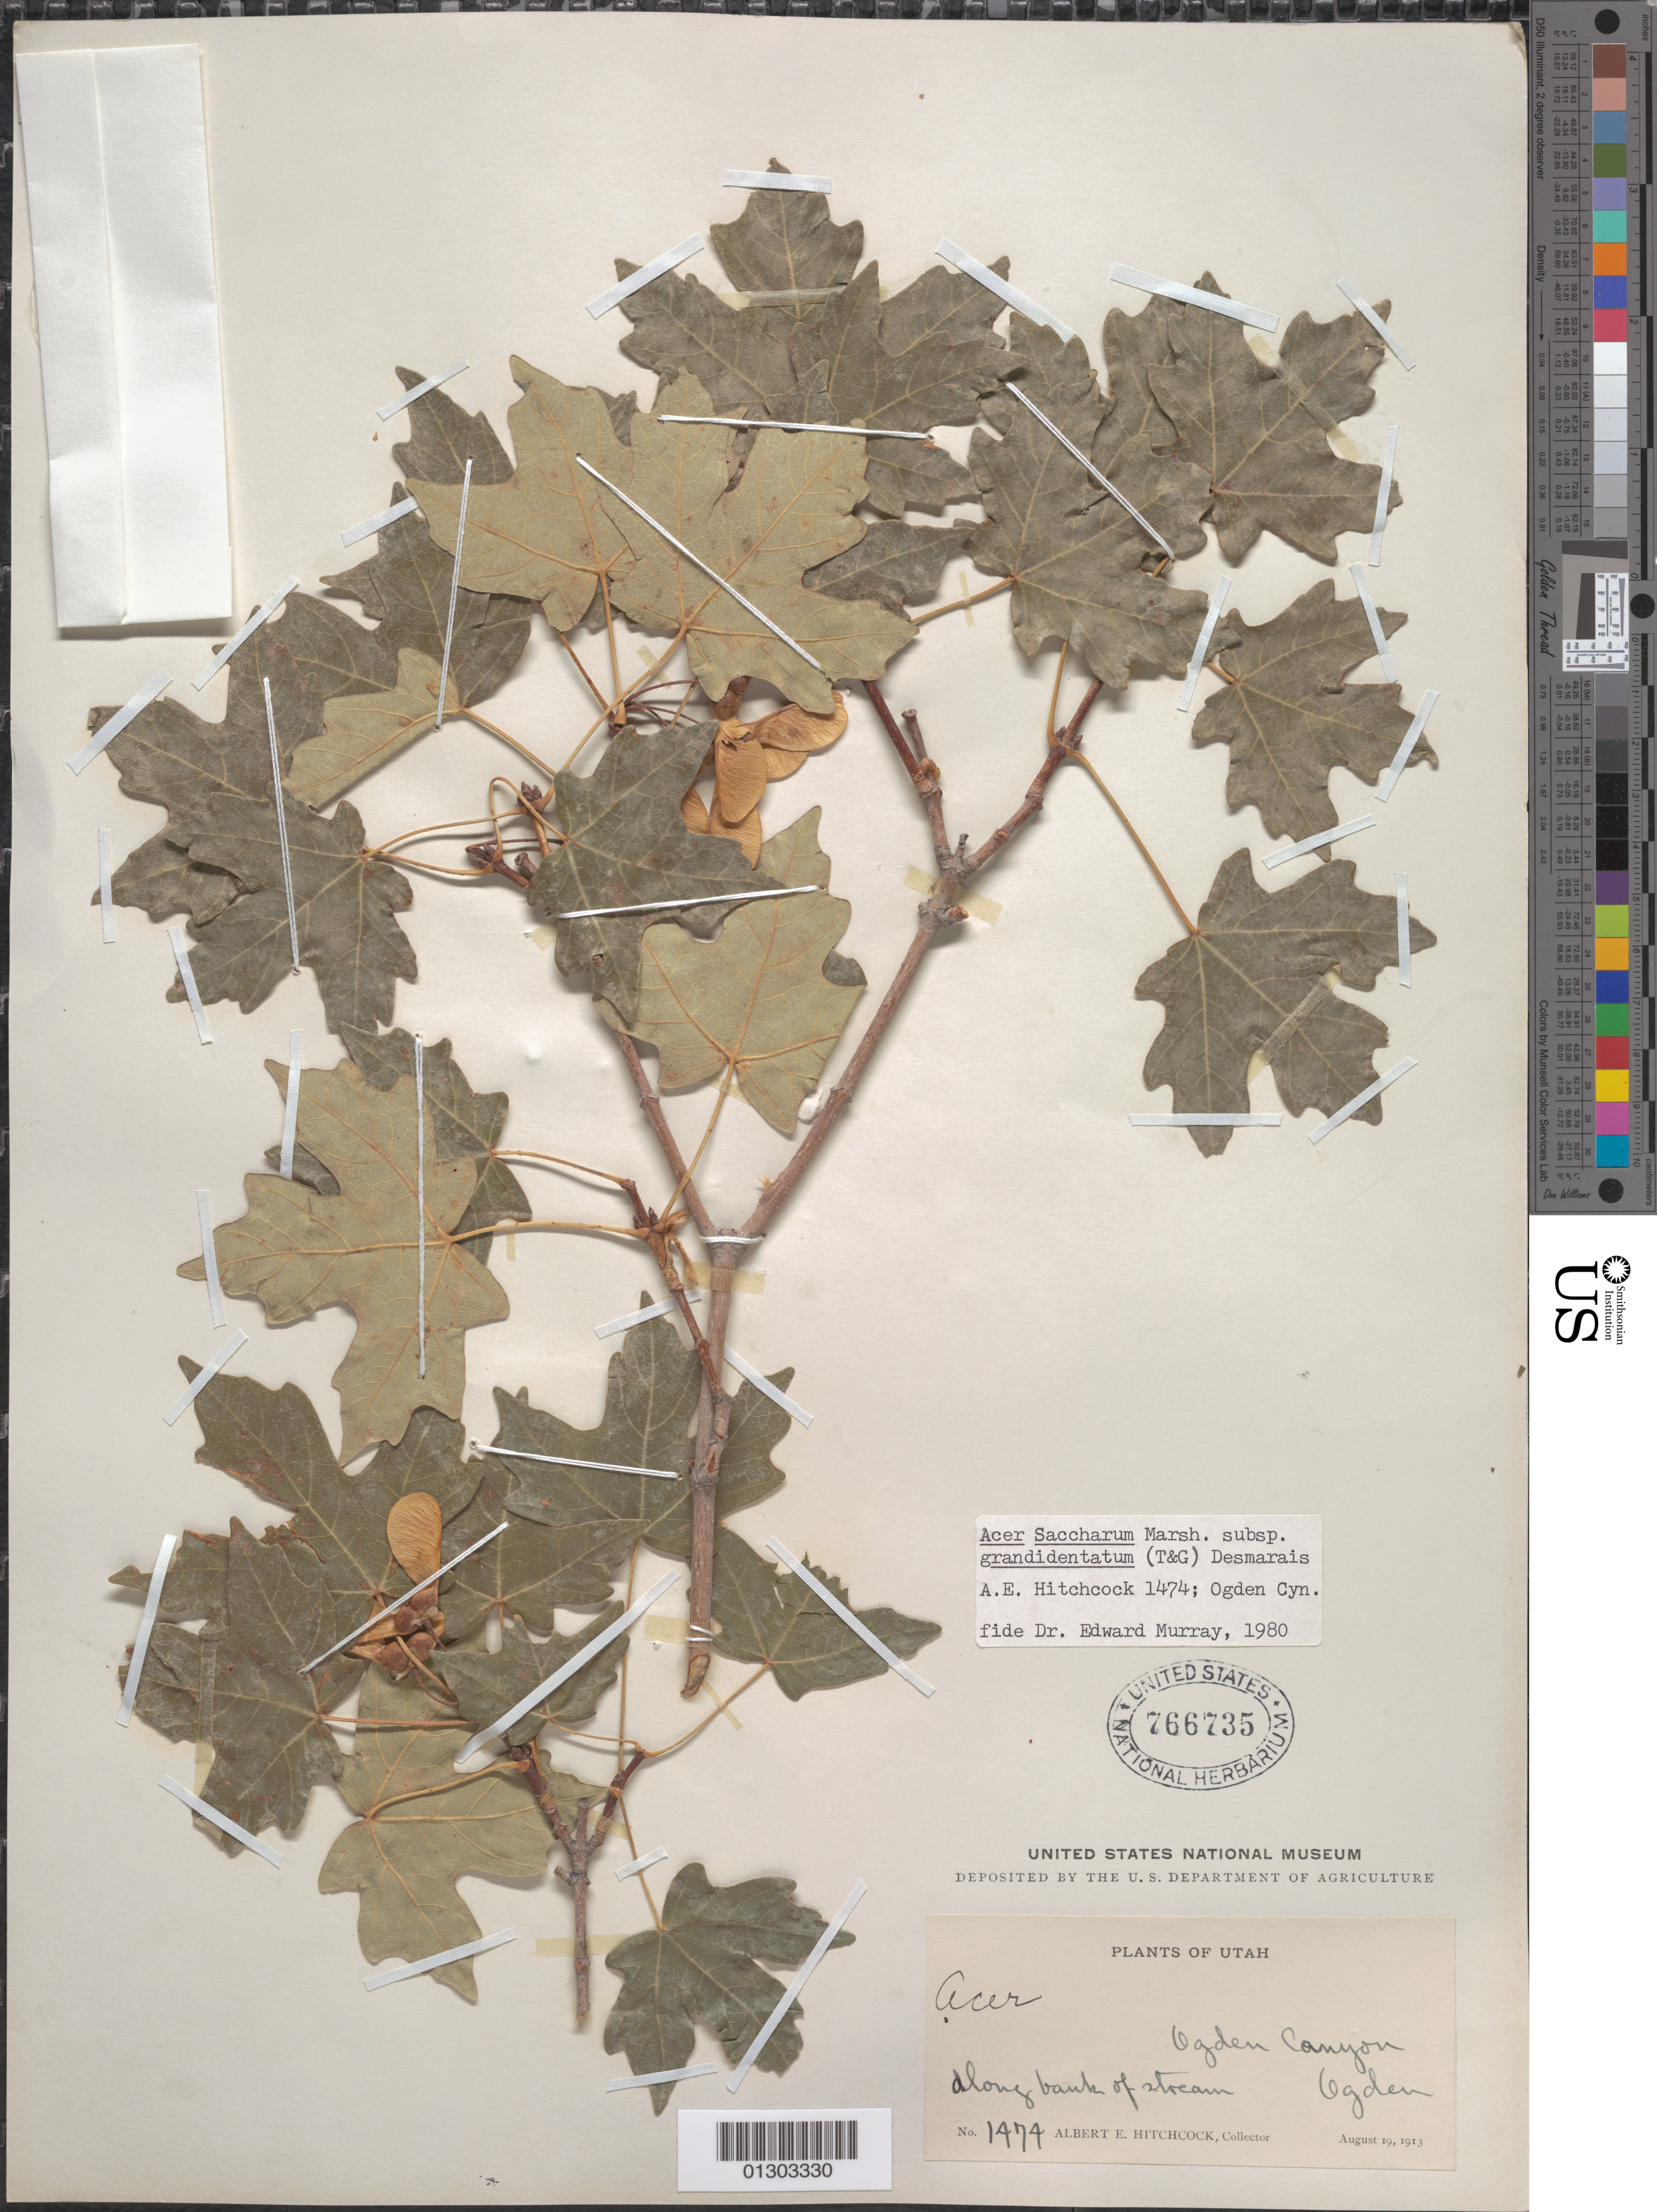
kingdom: Plantae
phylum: Tracheophyta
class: Magnoliopsida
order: Sapindales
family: Sapindaceae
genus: Acer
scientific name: Acer grandidentatum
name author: Nutt.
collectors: A. Hitchcock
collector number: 1474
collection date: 1913-08-19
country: United States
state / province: Utah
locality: Ogden, Ogden Canyon.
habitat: Along bank of stream.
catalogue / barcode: US 766735